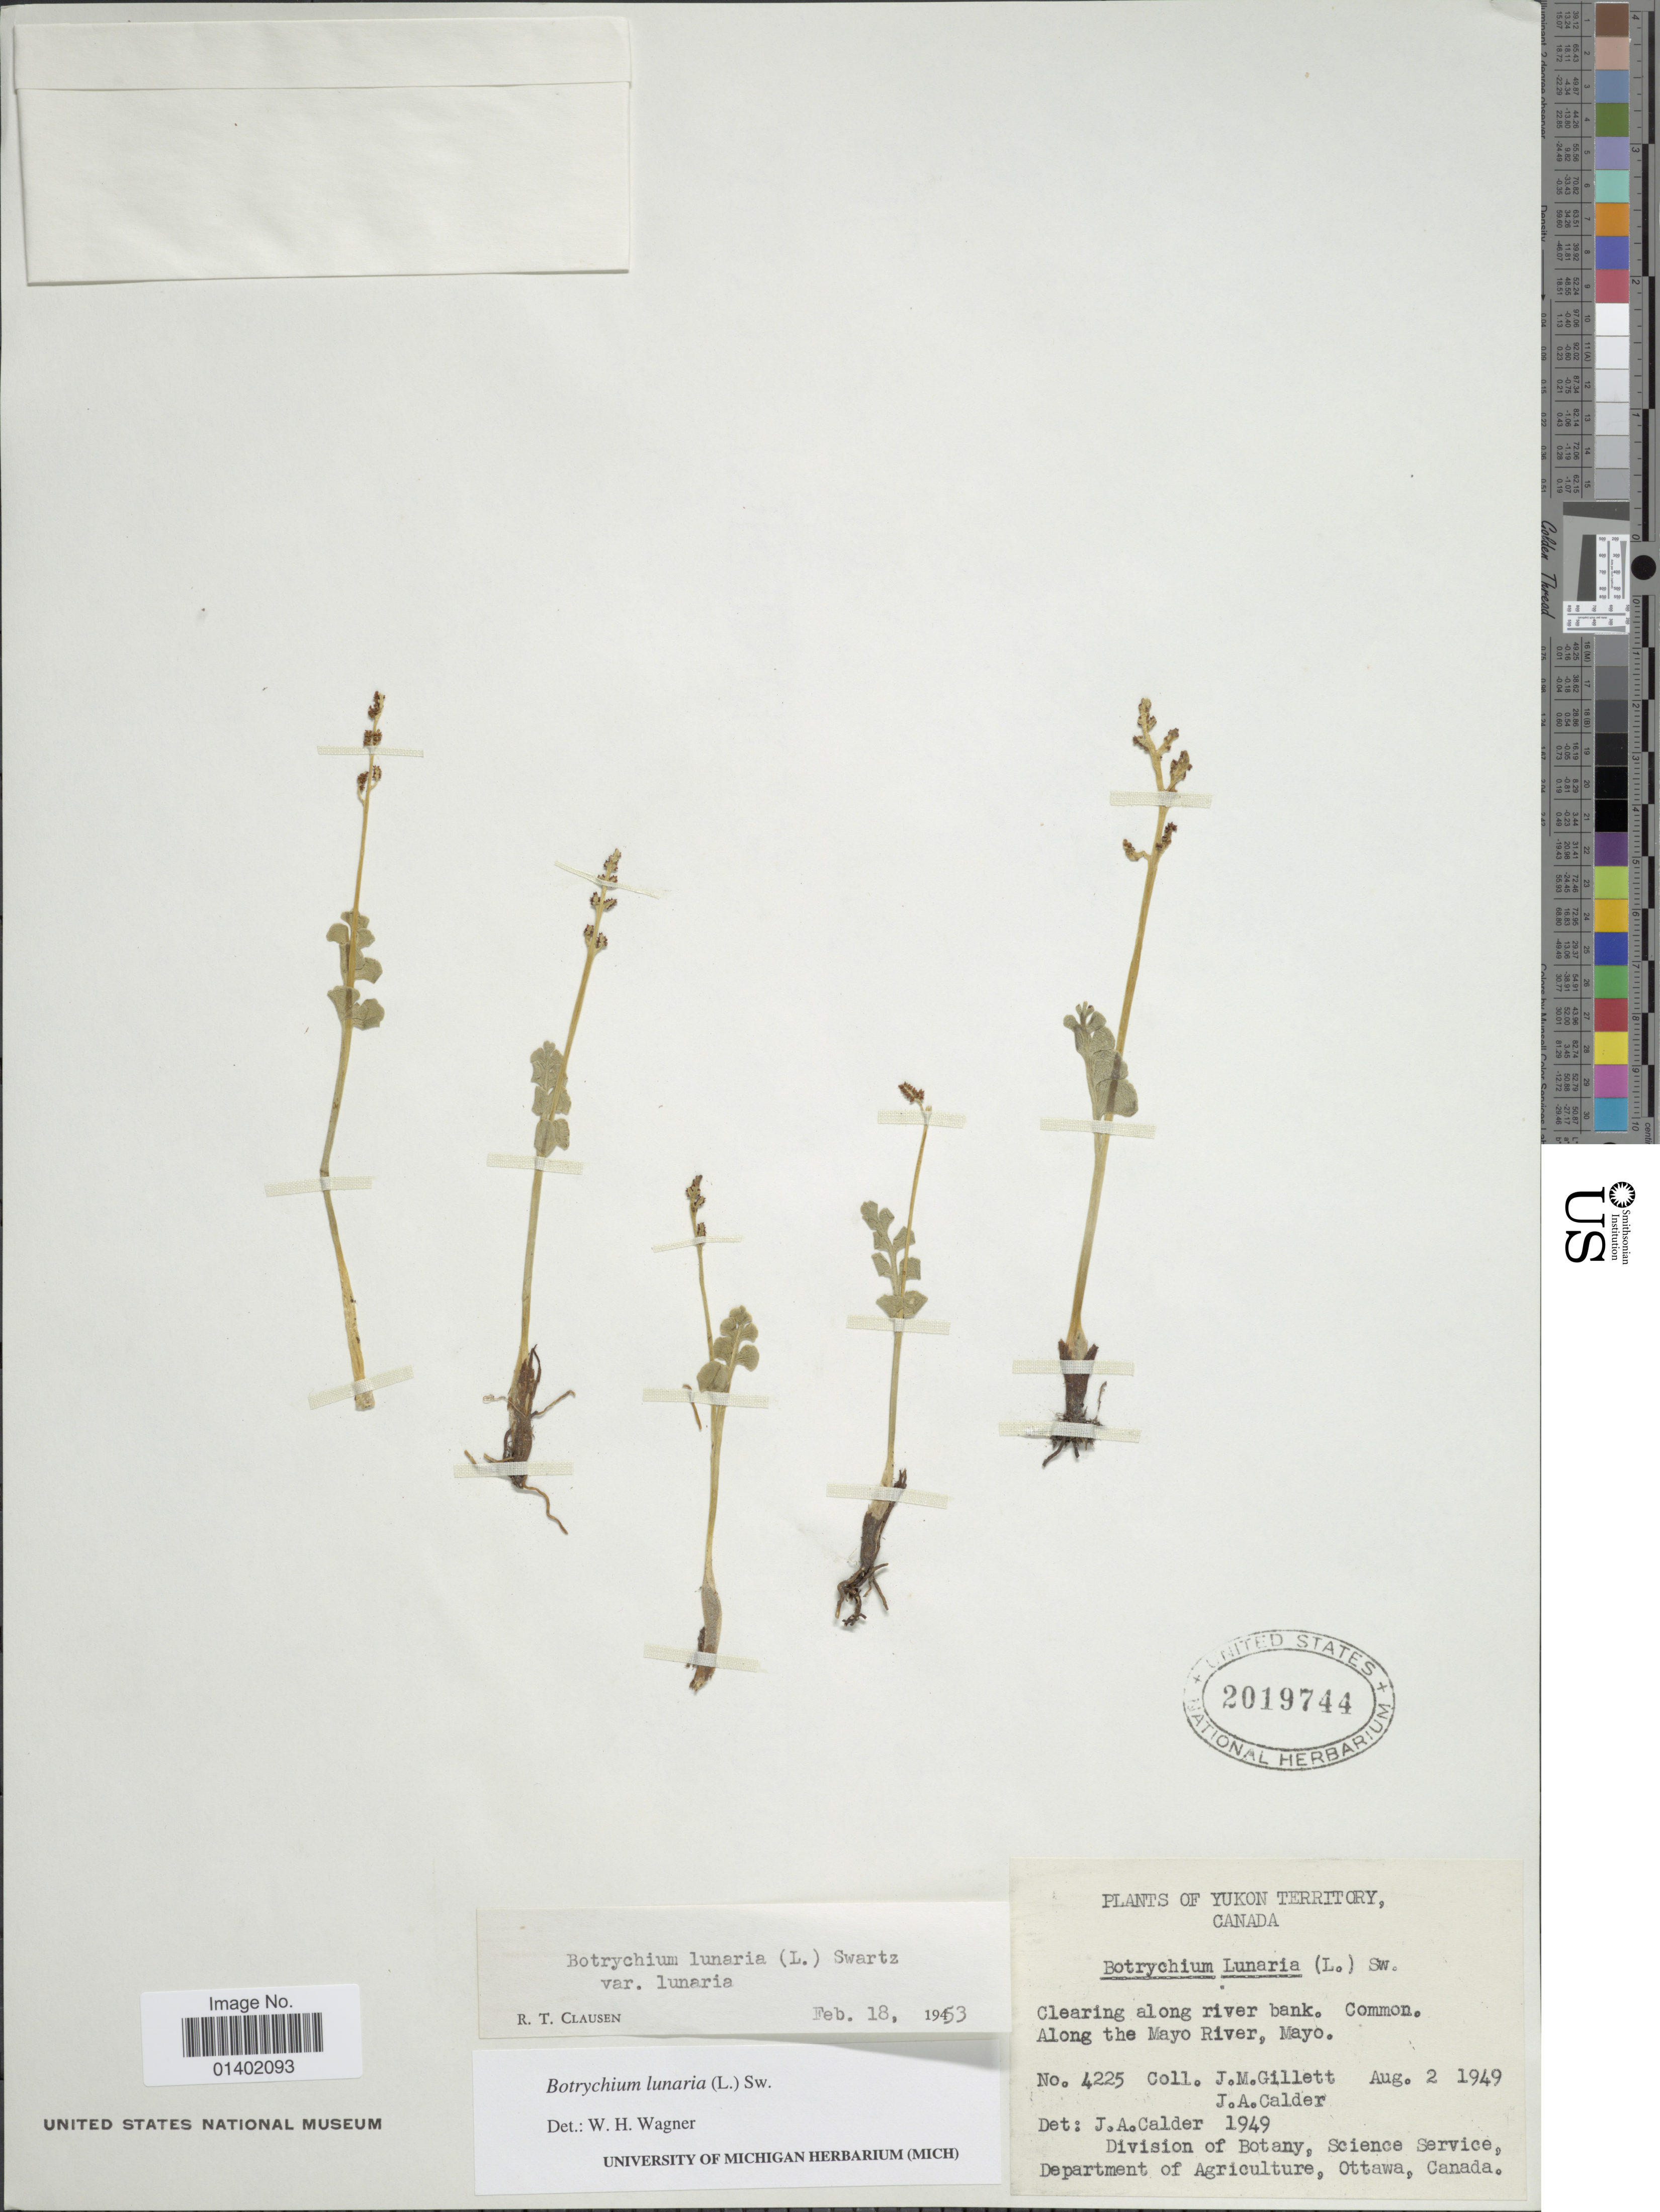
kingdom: Plantae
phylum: Tracheophyta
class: Polypodiopsida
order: Ophioglossales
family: Ophioglossaceae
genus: Botrychium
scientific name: Botrychium lunaria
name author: (L.) Sw.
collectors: J. M. Gillet & J. A. Calder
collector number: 4225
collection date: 1949-08-02/1953-02-18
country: Canada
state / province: Yukon Territory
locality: Yukon Territory, Canada, Along the Mayo River.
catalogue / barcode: US 2019744